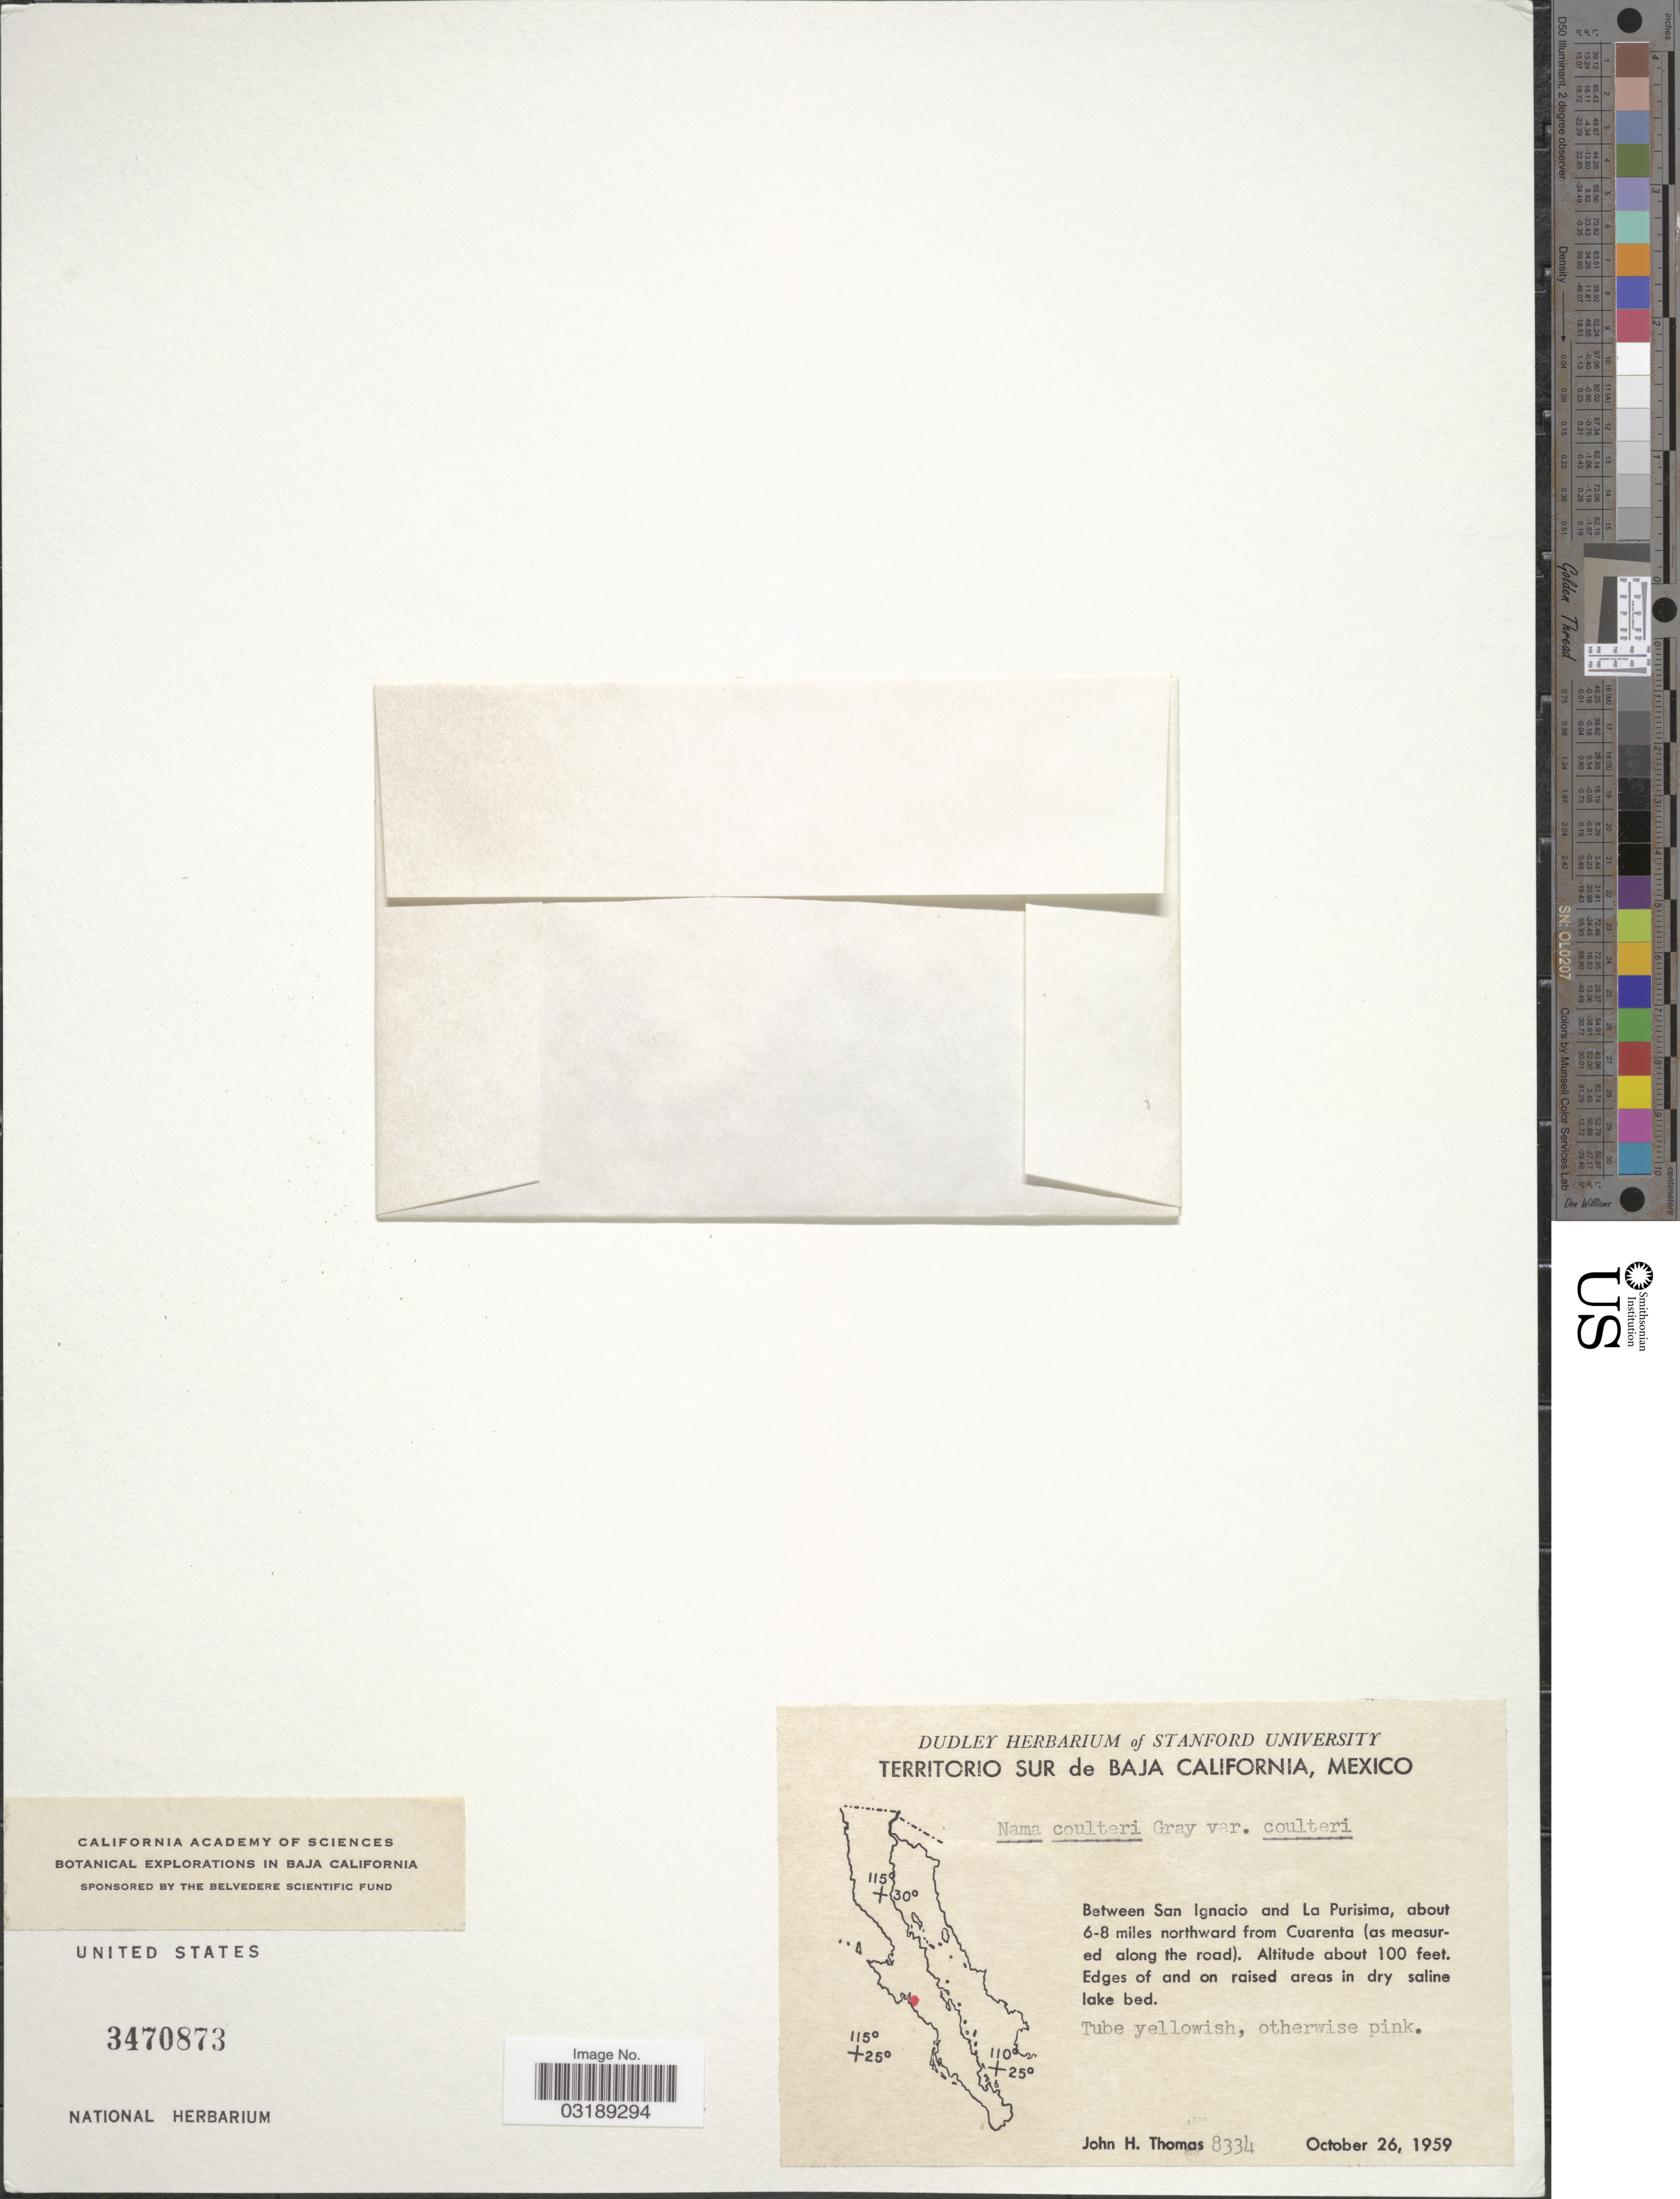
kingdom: Plantae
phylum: Tracheophyta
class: Magnoliopsida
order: Boraginales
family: Namaceae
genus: Nama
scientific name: Nama coulteri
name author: A. Gray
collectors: J. H. Thomas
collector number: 8334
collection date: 1959-10-26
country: Mexico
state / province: Baja California Sur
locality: Territorio Sur de Baja California, Between San Ignacio and La Purisima, about 6-8 miles northward from Cuarenta (as measured along the road).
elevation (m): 30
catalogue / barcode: US 3470873